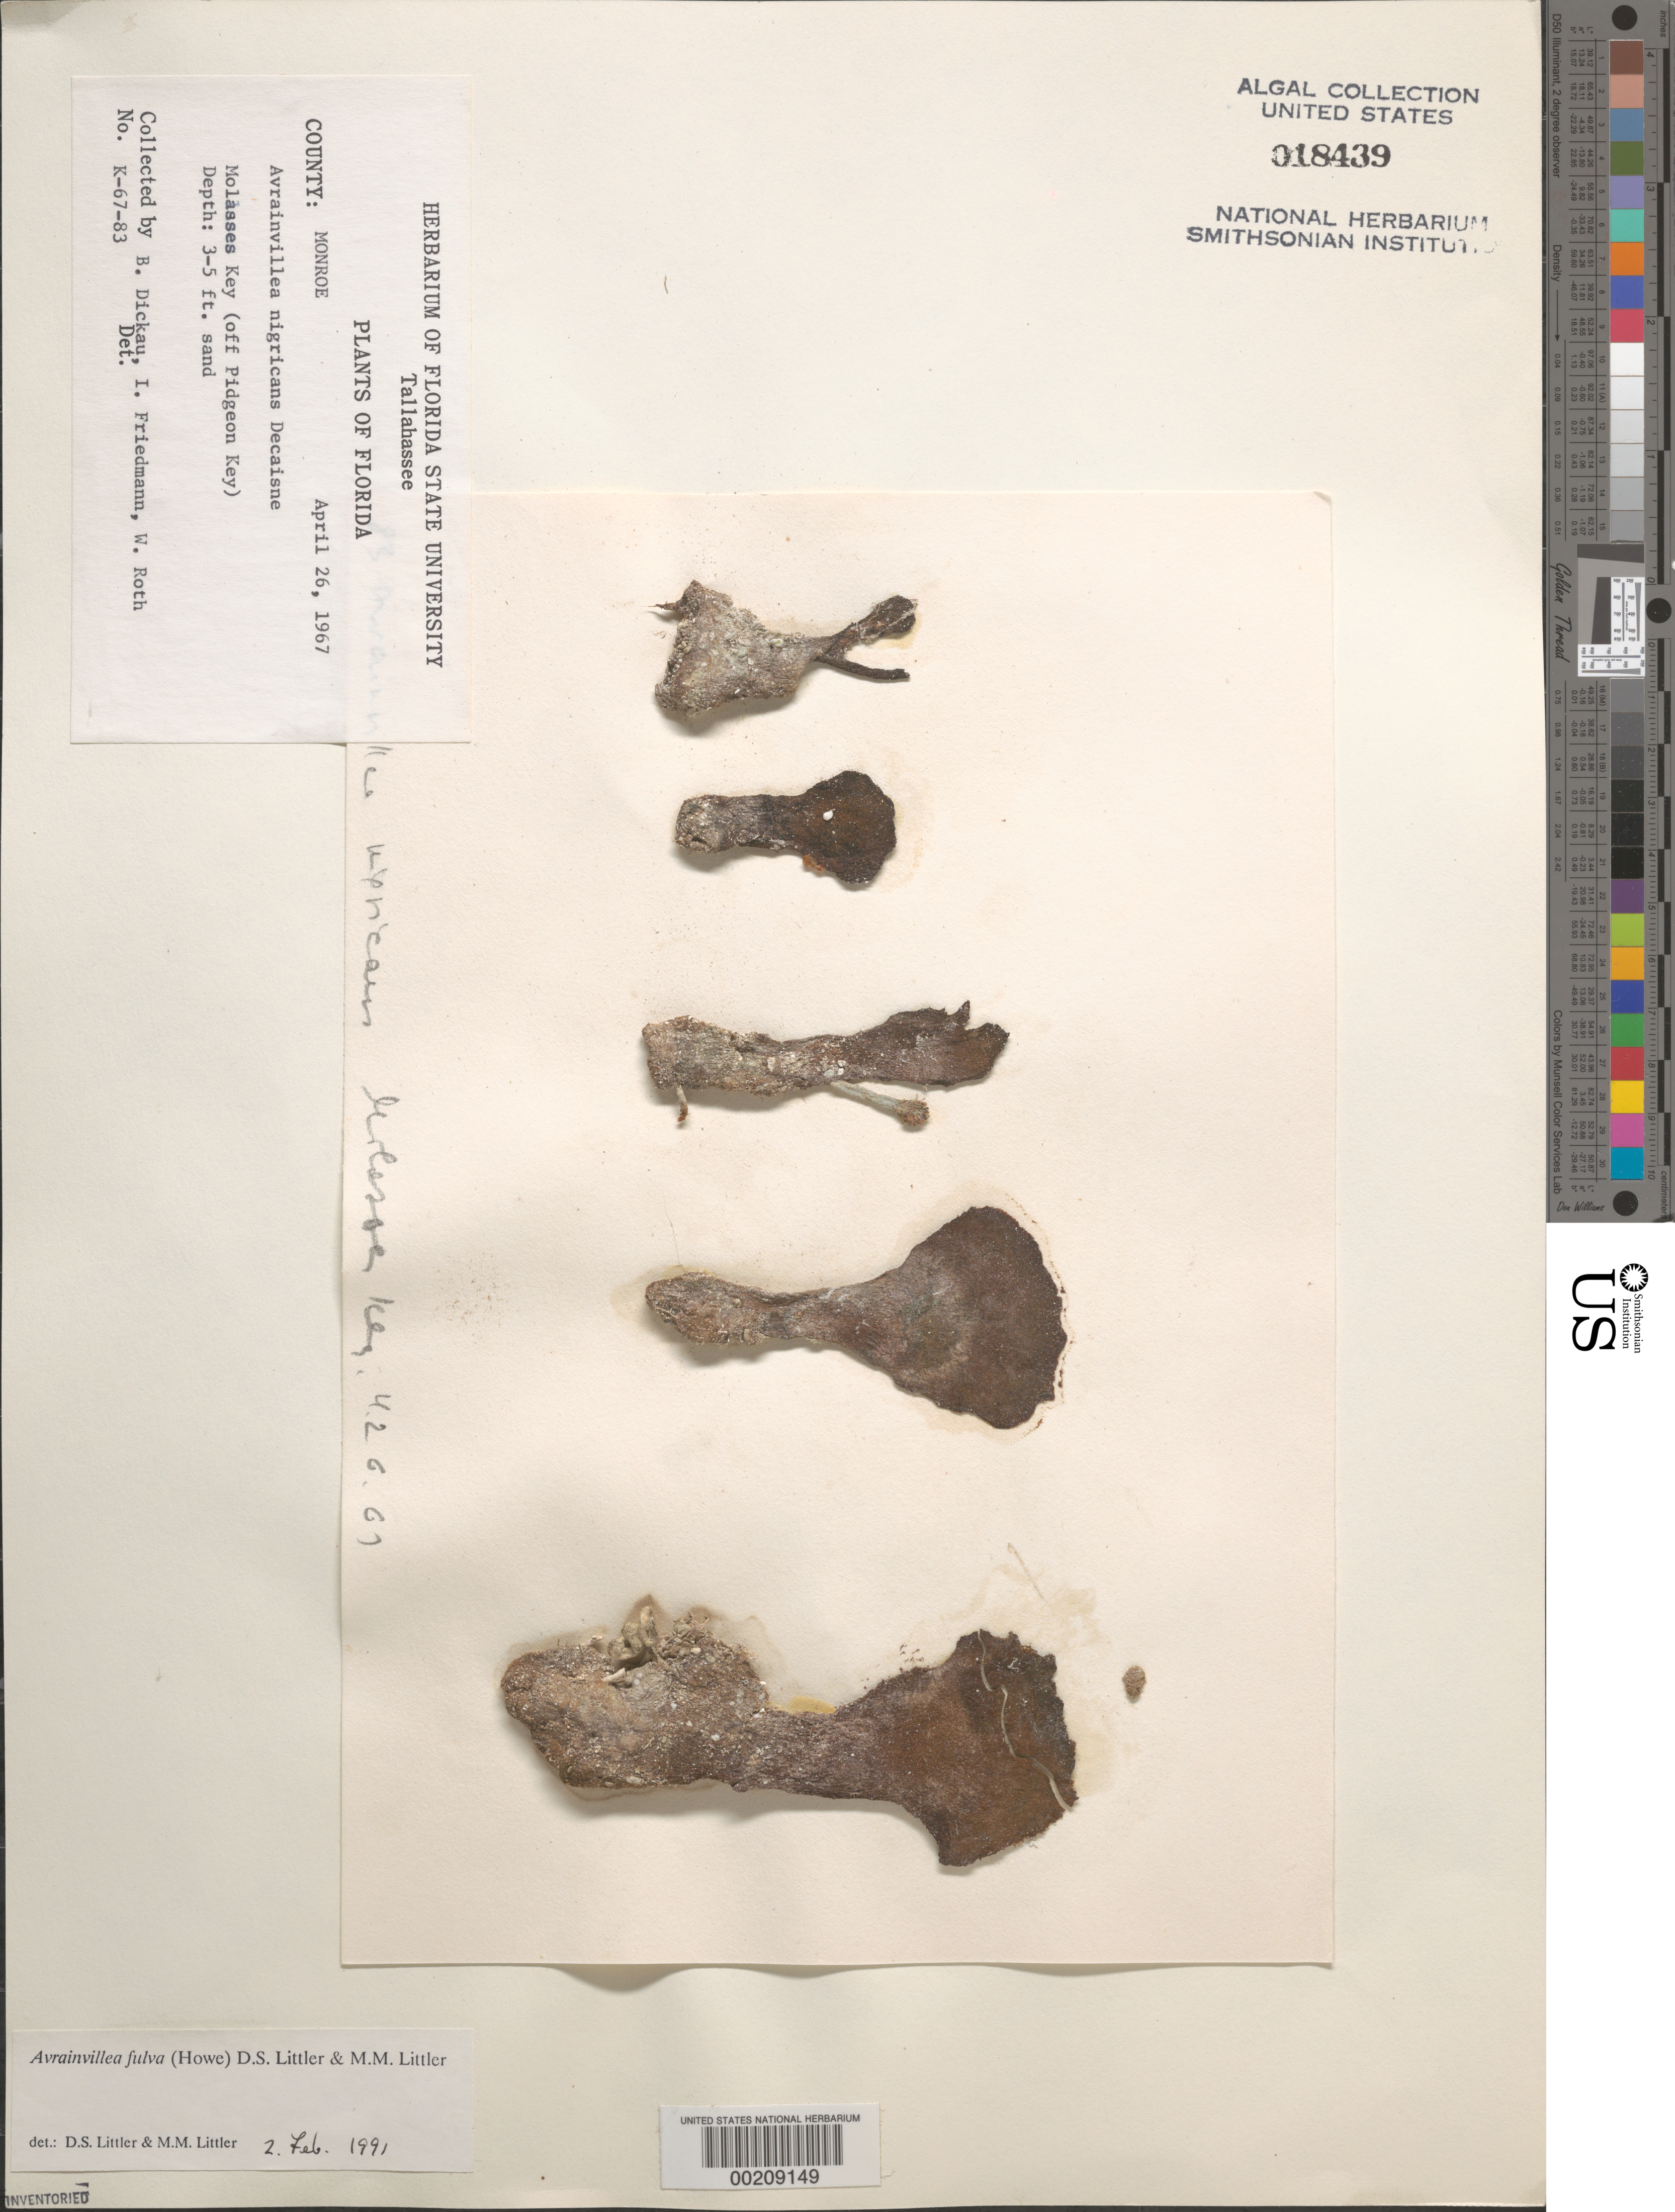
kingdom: Plantae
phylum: Chlorophyta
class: Ulvophyceae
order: Bryopsidales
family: Dichotomosiphonaceae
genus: Avrainvillea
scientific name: Avrainvillea fulva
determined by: Littler, D. S.; Littler, M. M.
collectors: B. Dickau, E. Friedmann & W. C. Roth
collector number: K-67-83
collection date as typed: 26 Apr 1967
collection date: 1967-04-26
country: United States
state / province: Florida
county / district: Monroe County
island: Molasses Key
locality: Off Pigeon Key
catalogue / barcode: US 18439